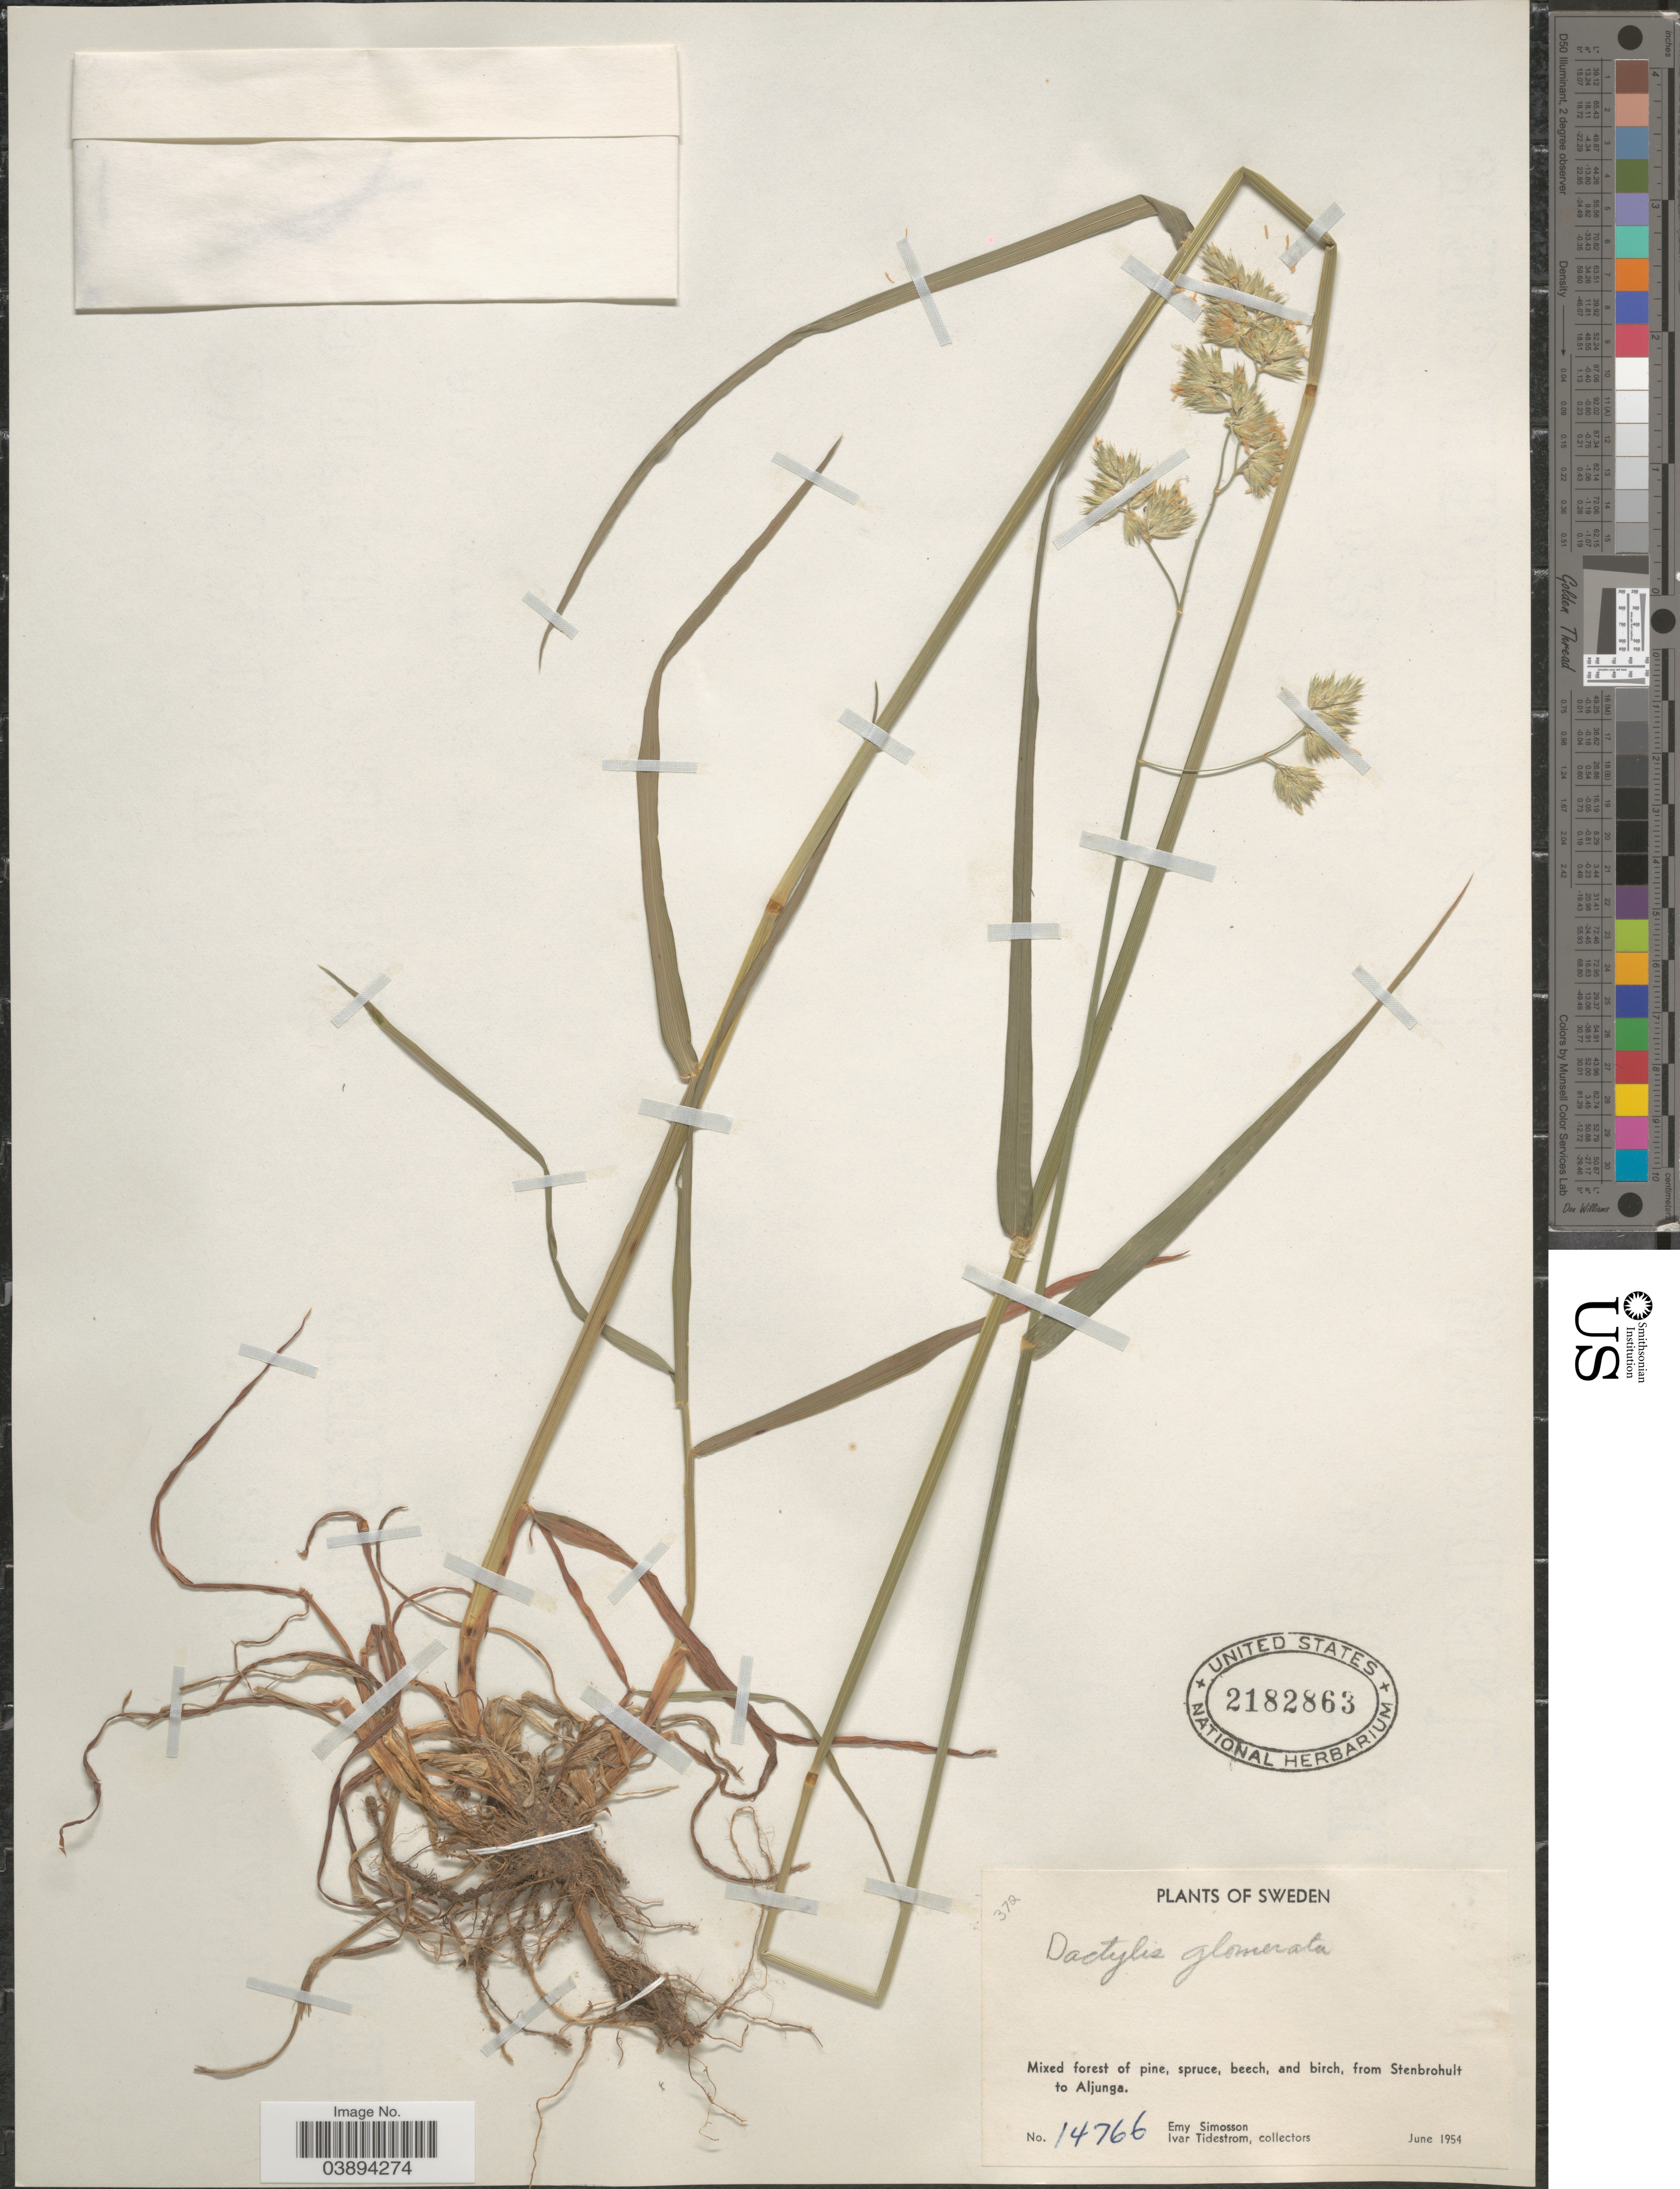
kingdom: Plantae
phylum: Tracheophyta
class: Liliopsida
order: Poales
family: Poaceae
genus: Dactylis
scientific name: Dactylis glomerata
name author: L.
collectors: E. Simosson & I. F. Tidestrom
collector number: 14766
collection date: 1954-06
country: Sweden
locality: From Stenbrohult to Aljunga.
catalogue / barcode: US 2182863